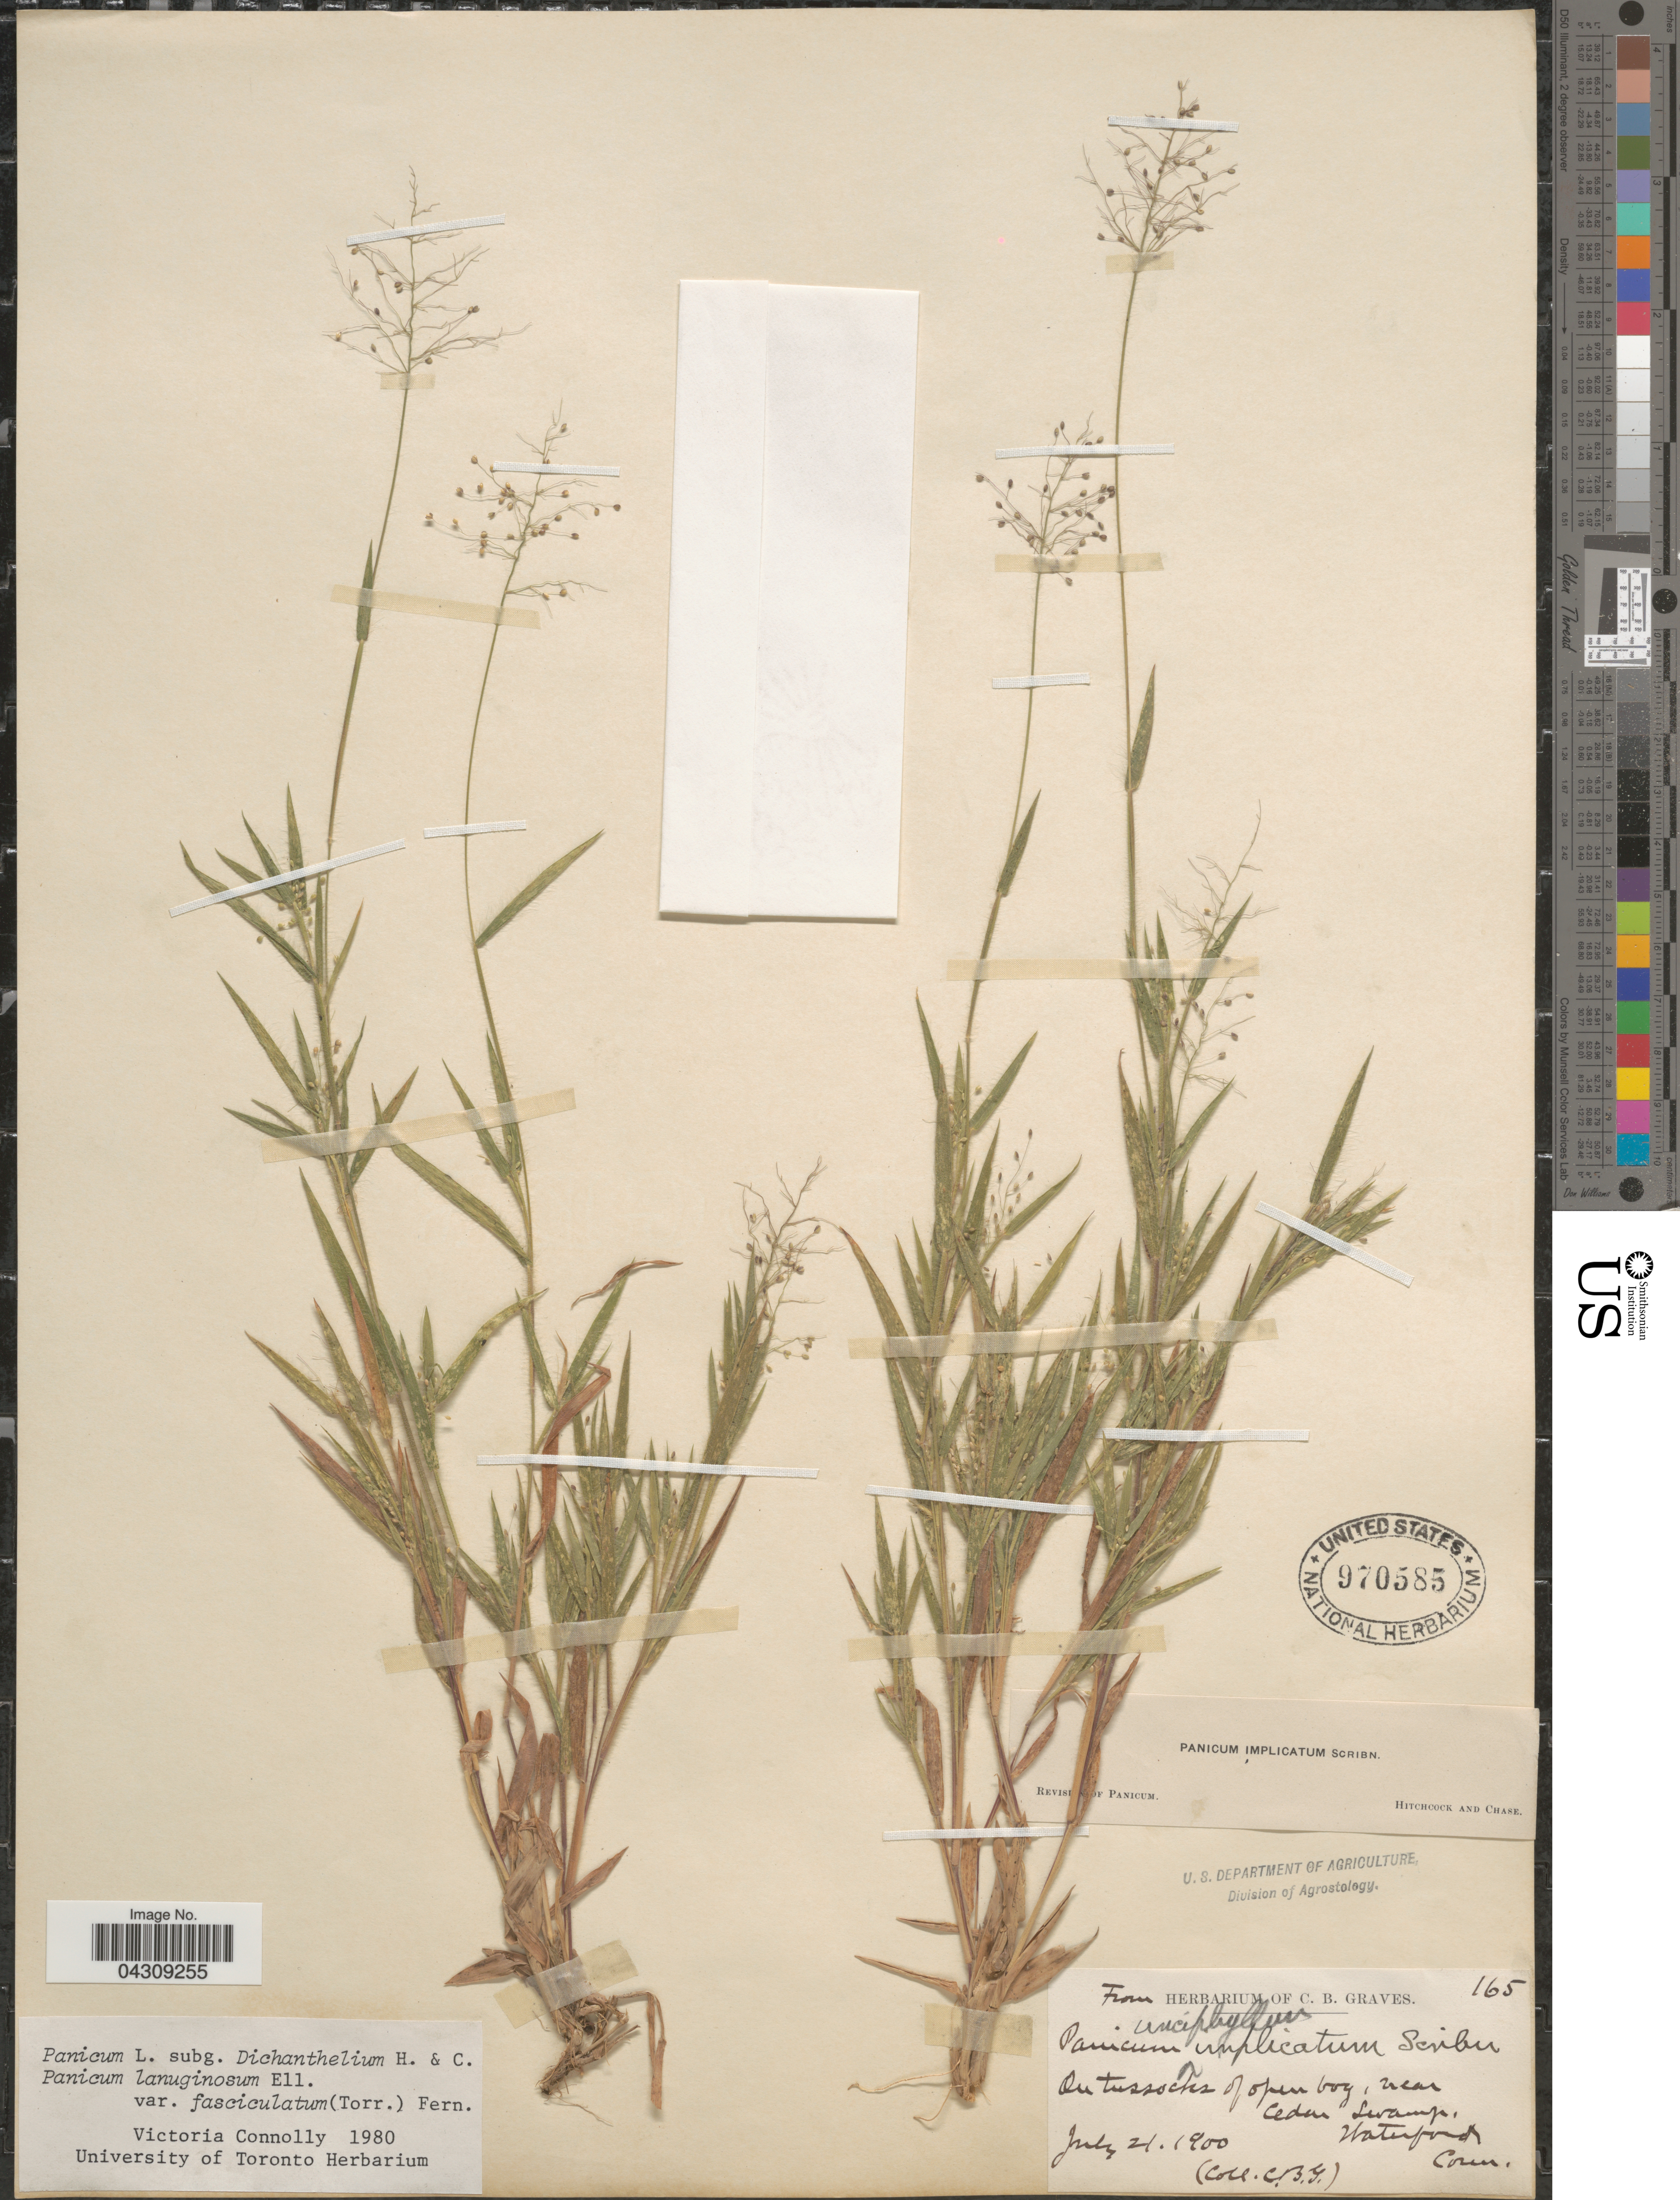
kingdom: Plantae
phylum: Tracheophyta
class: Liliopsida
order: Poales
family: Poaceae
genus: Dichanthelium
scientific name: Dichanthelium acuminatum var. acuminatum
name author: (Sw.) Gould & C.A. Clark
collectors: C. Graves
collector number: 165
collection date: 1900-07-21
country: United States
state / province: Connecticut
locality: On tussocks of open bog, near Cedar Swamp, Waterford.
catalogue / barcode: US 970585